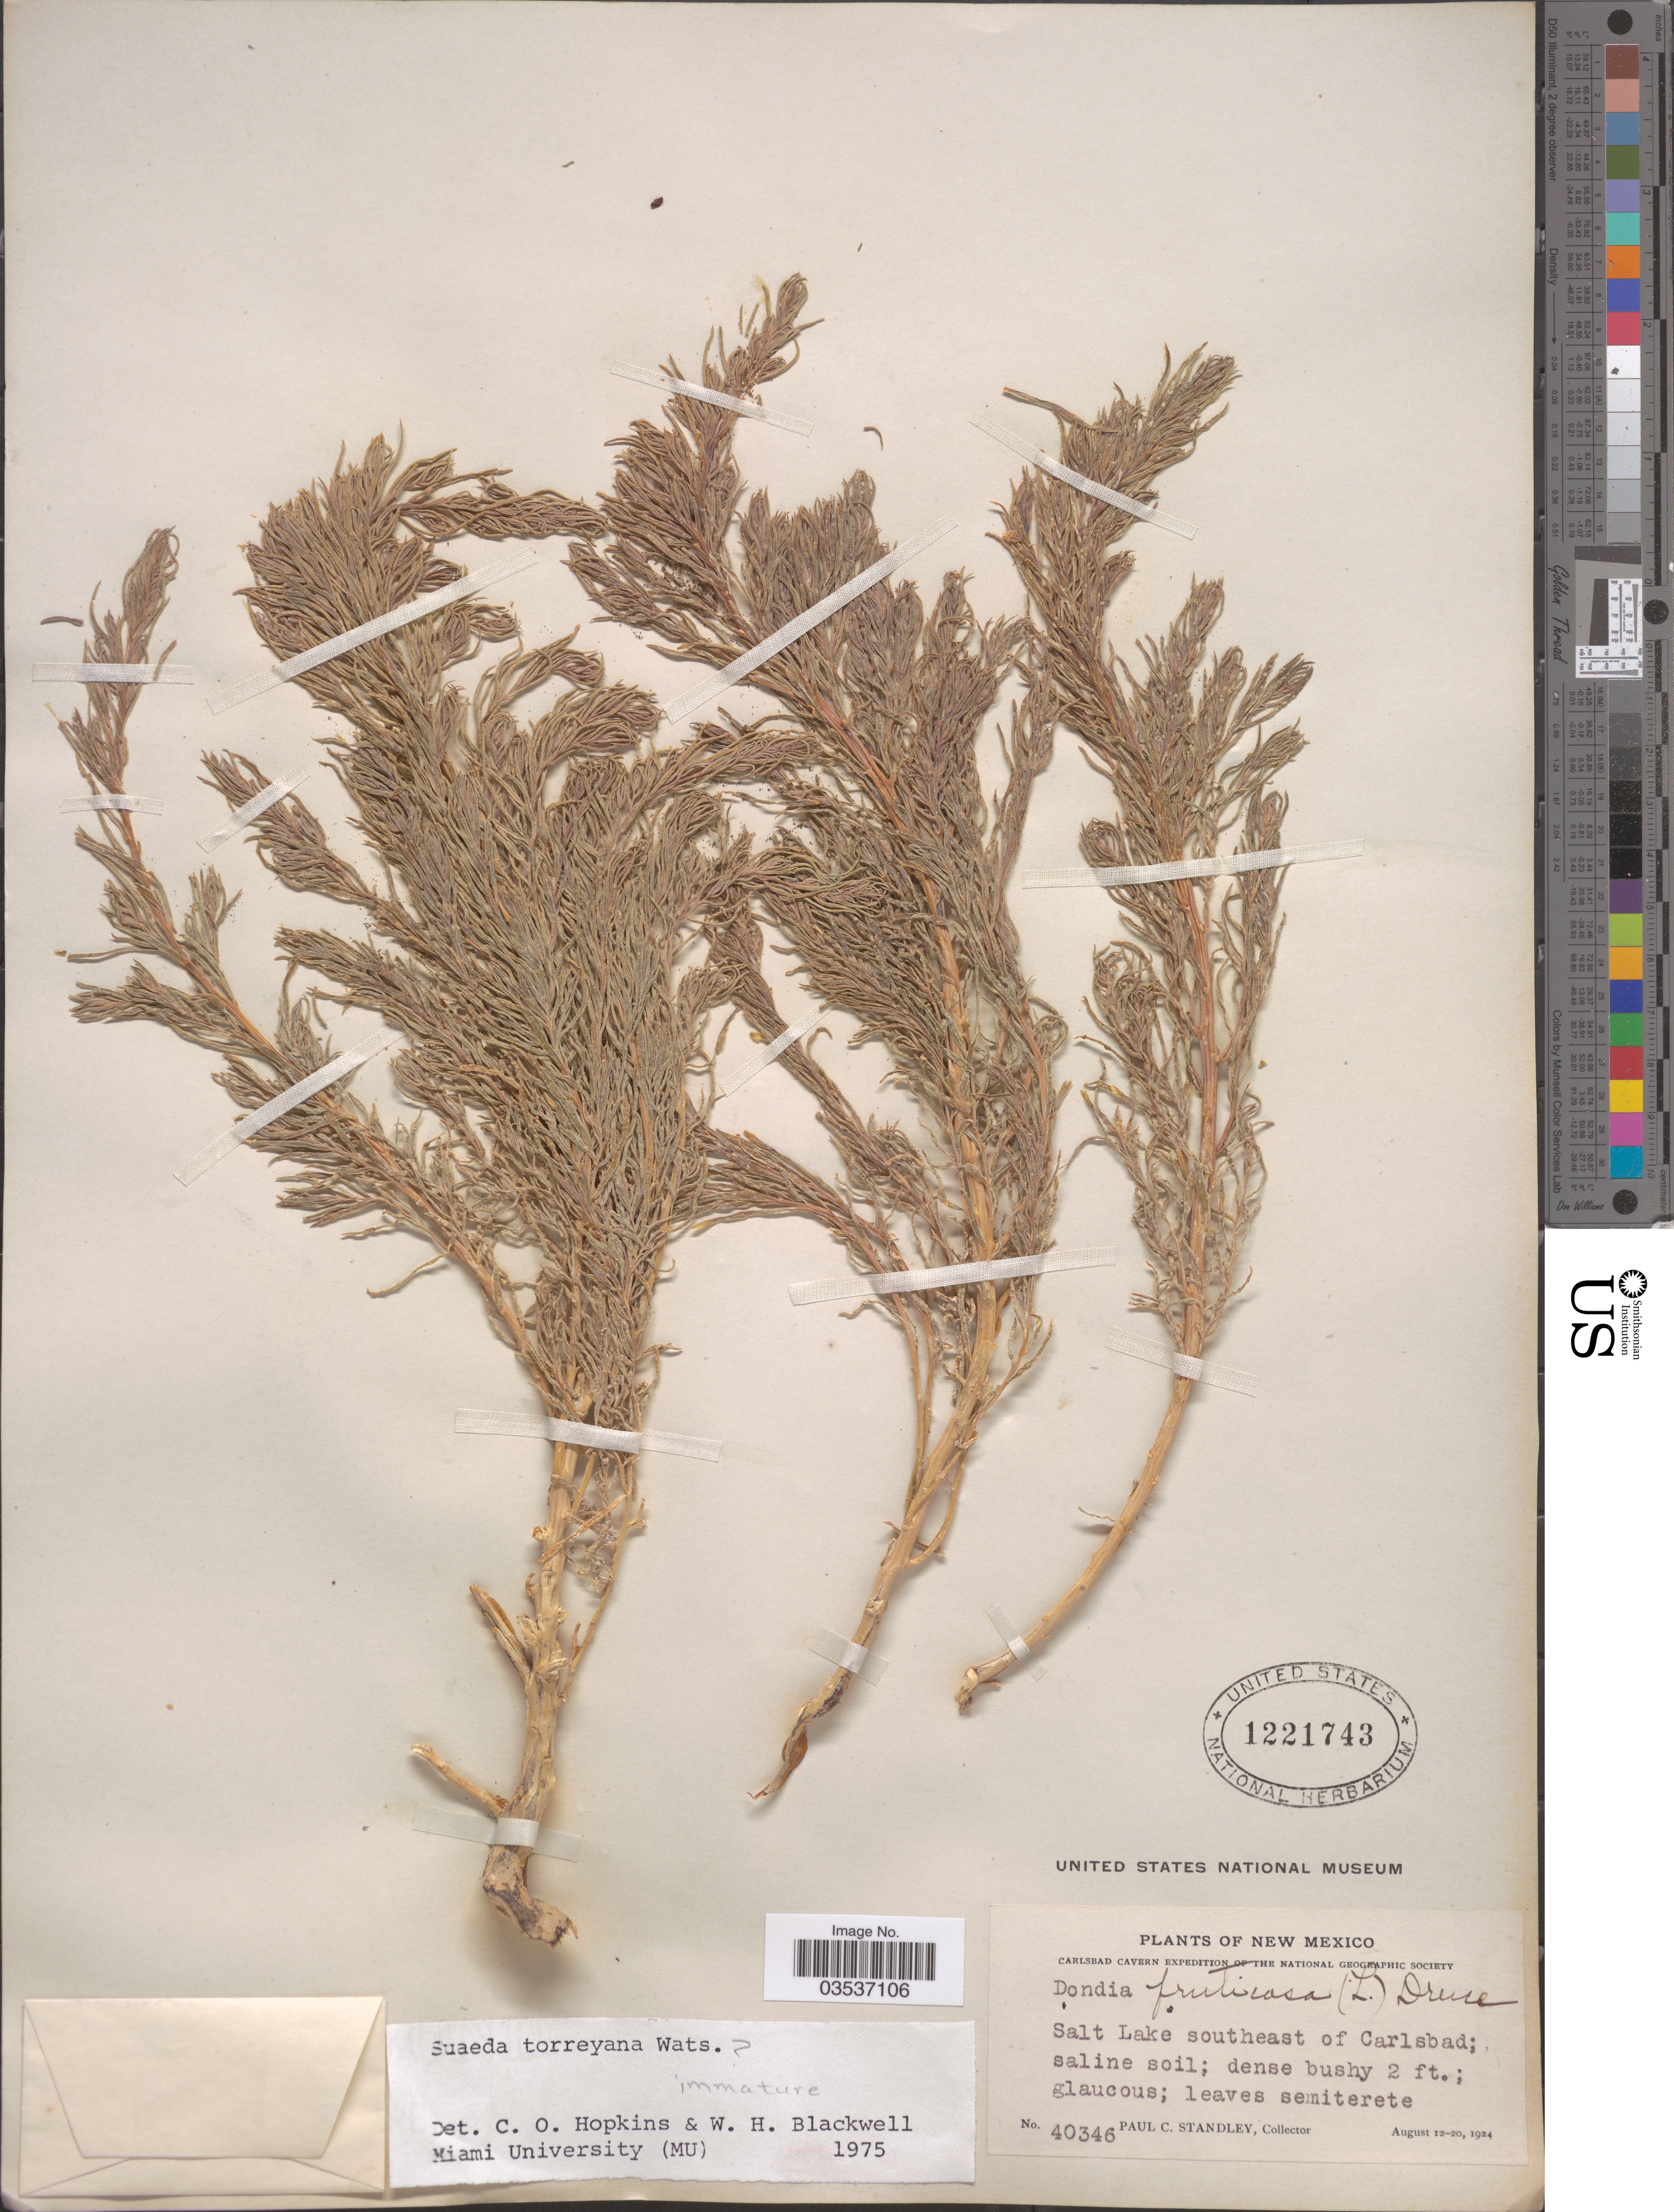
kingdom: Plantae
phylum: Tracheophyta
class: Magnoliopsida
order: Caryophyllales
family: Amaranthaceae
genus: Suaeda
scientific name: Suaeda torreyana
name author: S. Watson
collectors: P. C. Standley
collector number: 40346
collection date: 1924-08-12/1924-08-20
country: United States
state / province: New Mexico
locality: Salt Lake southeast of Carlsbad.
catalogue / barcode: US 1221743